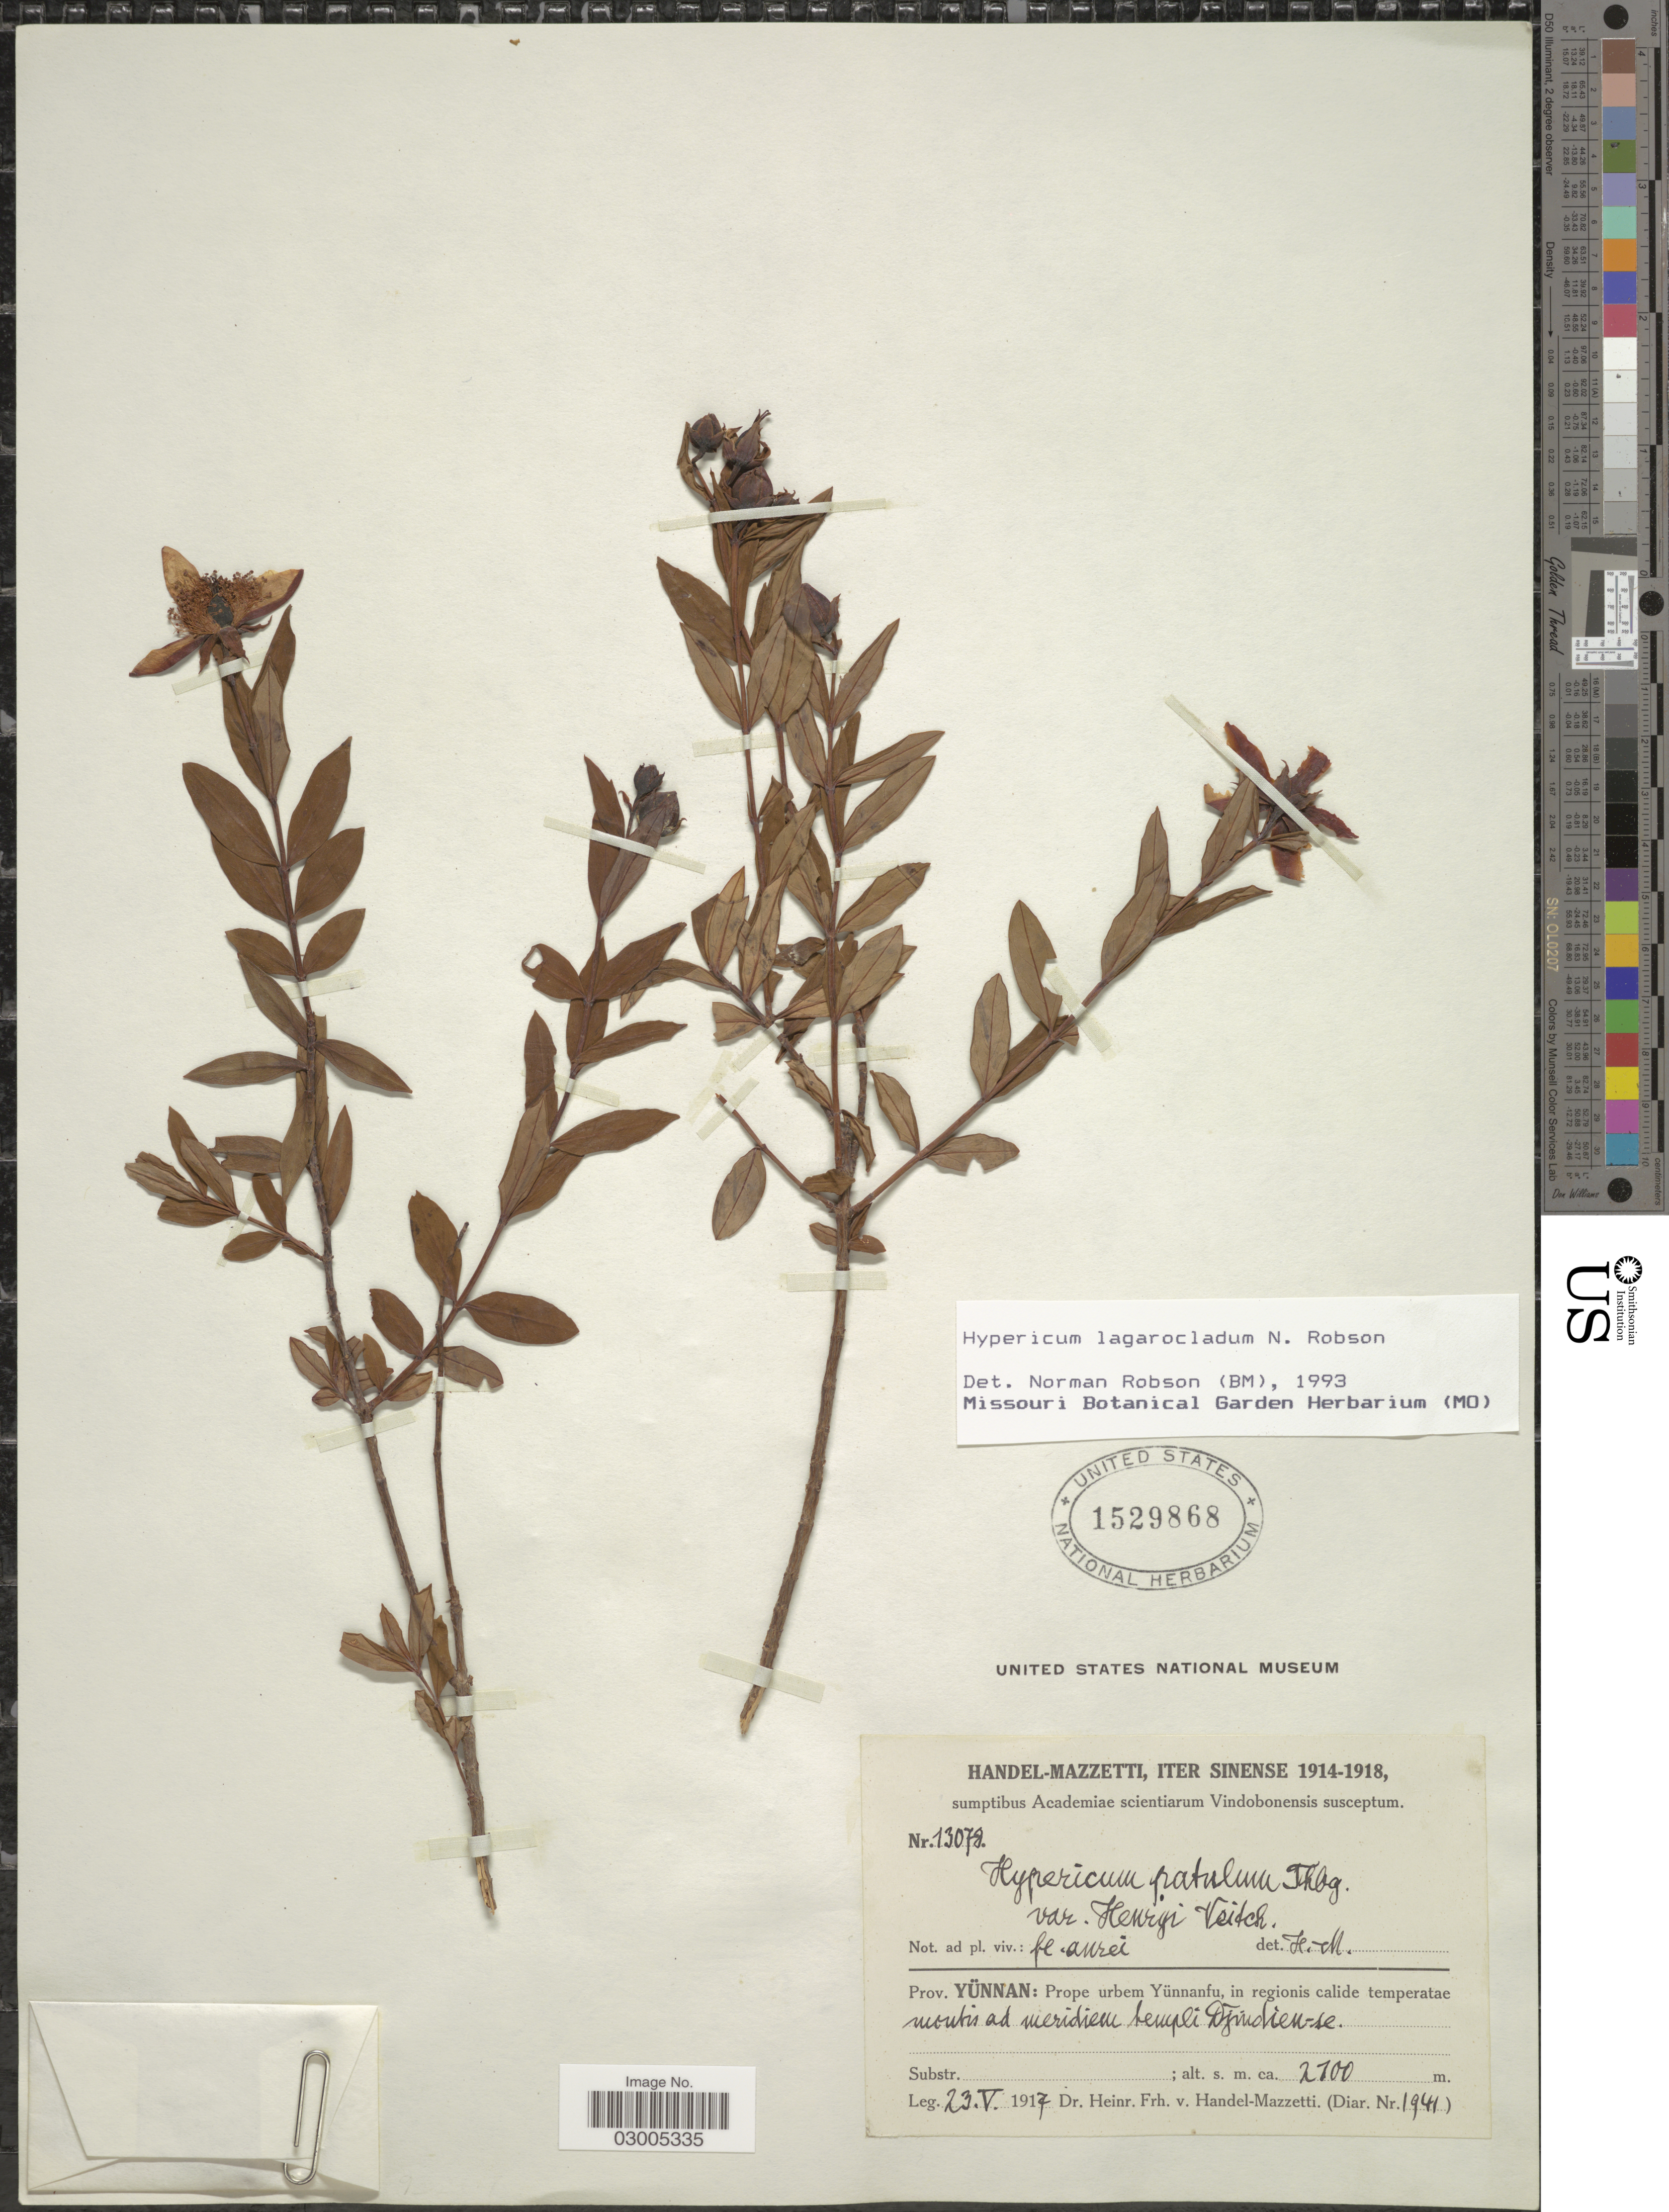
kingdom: Plantae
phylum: Tracheophyta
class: Magnoliopsida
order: Malpighiales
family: Hypericaceae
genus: Hypericum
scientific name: Hypericum lagarocladum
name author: N. Robson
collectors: H. Handel-Mazzetti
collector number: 13078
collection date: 1917-05-23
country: China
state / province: Yunnan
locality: Prope urbem Yünnanfu, in regionis calide temperate montis ad meridieu bengli Djundieu-se.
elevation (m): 2100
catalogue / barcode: US 1529868